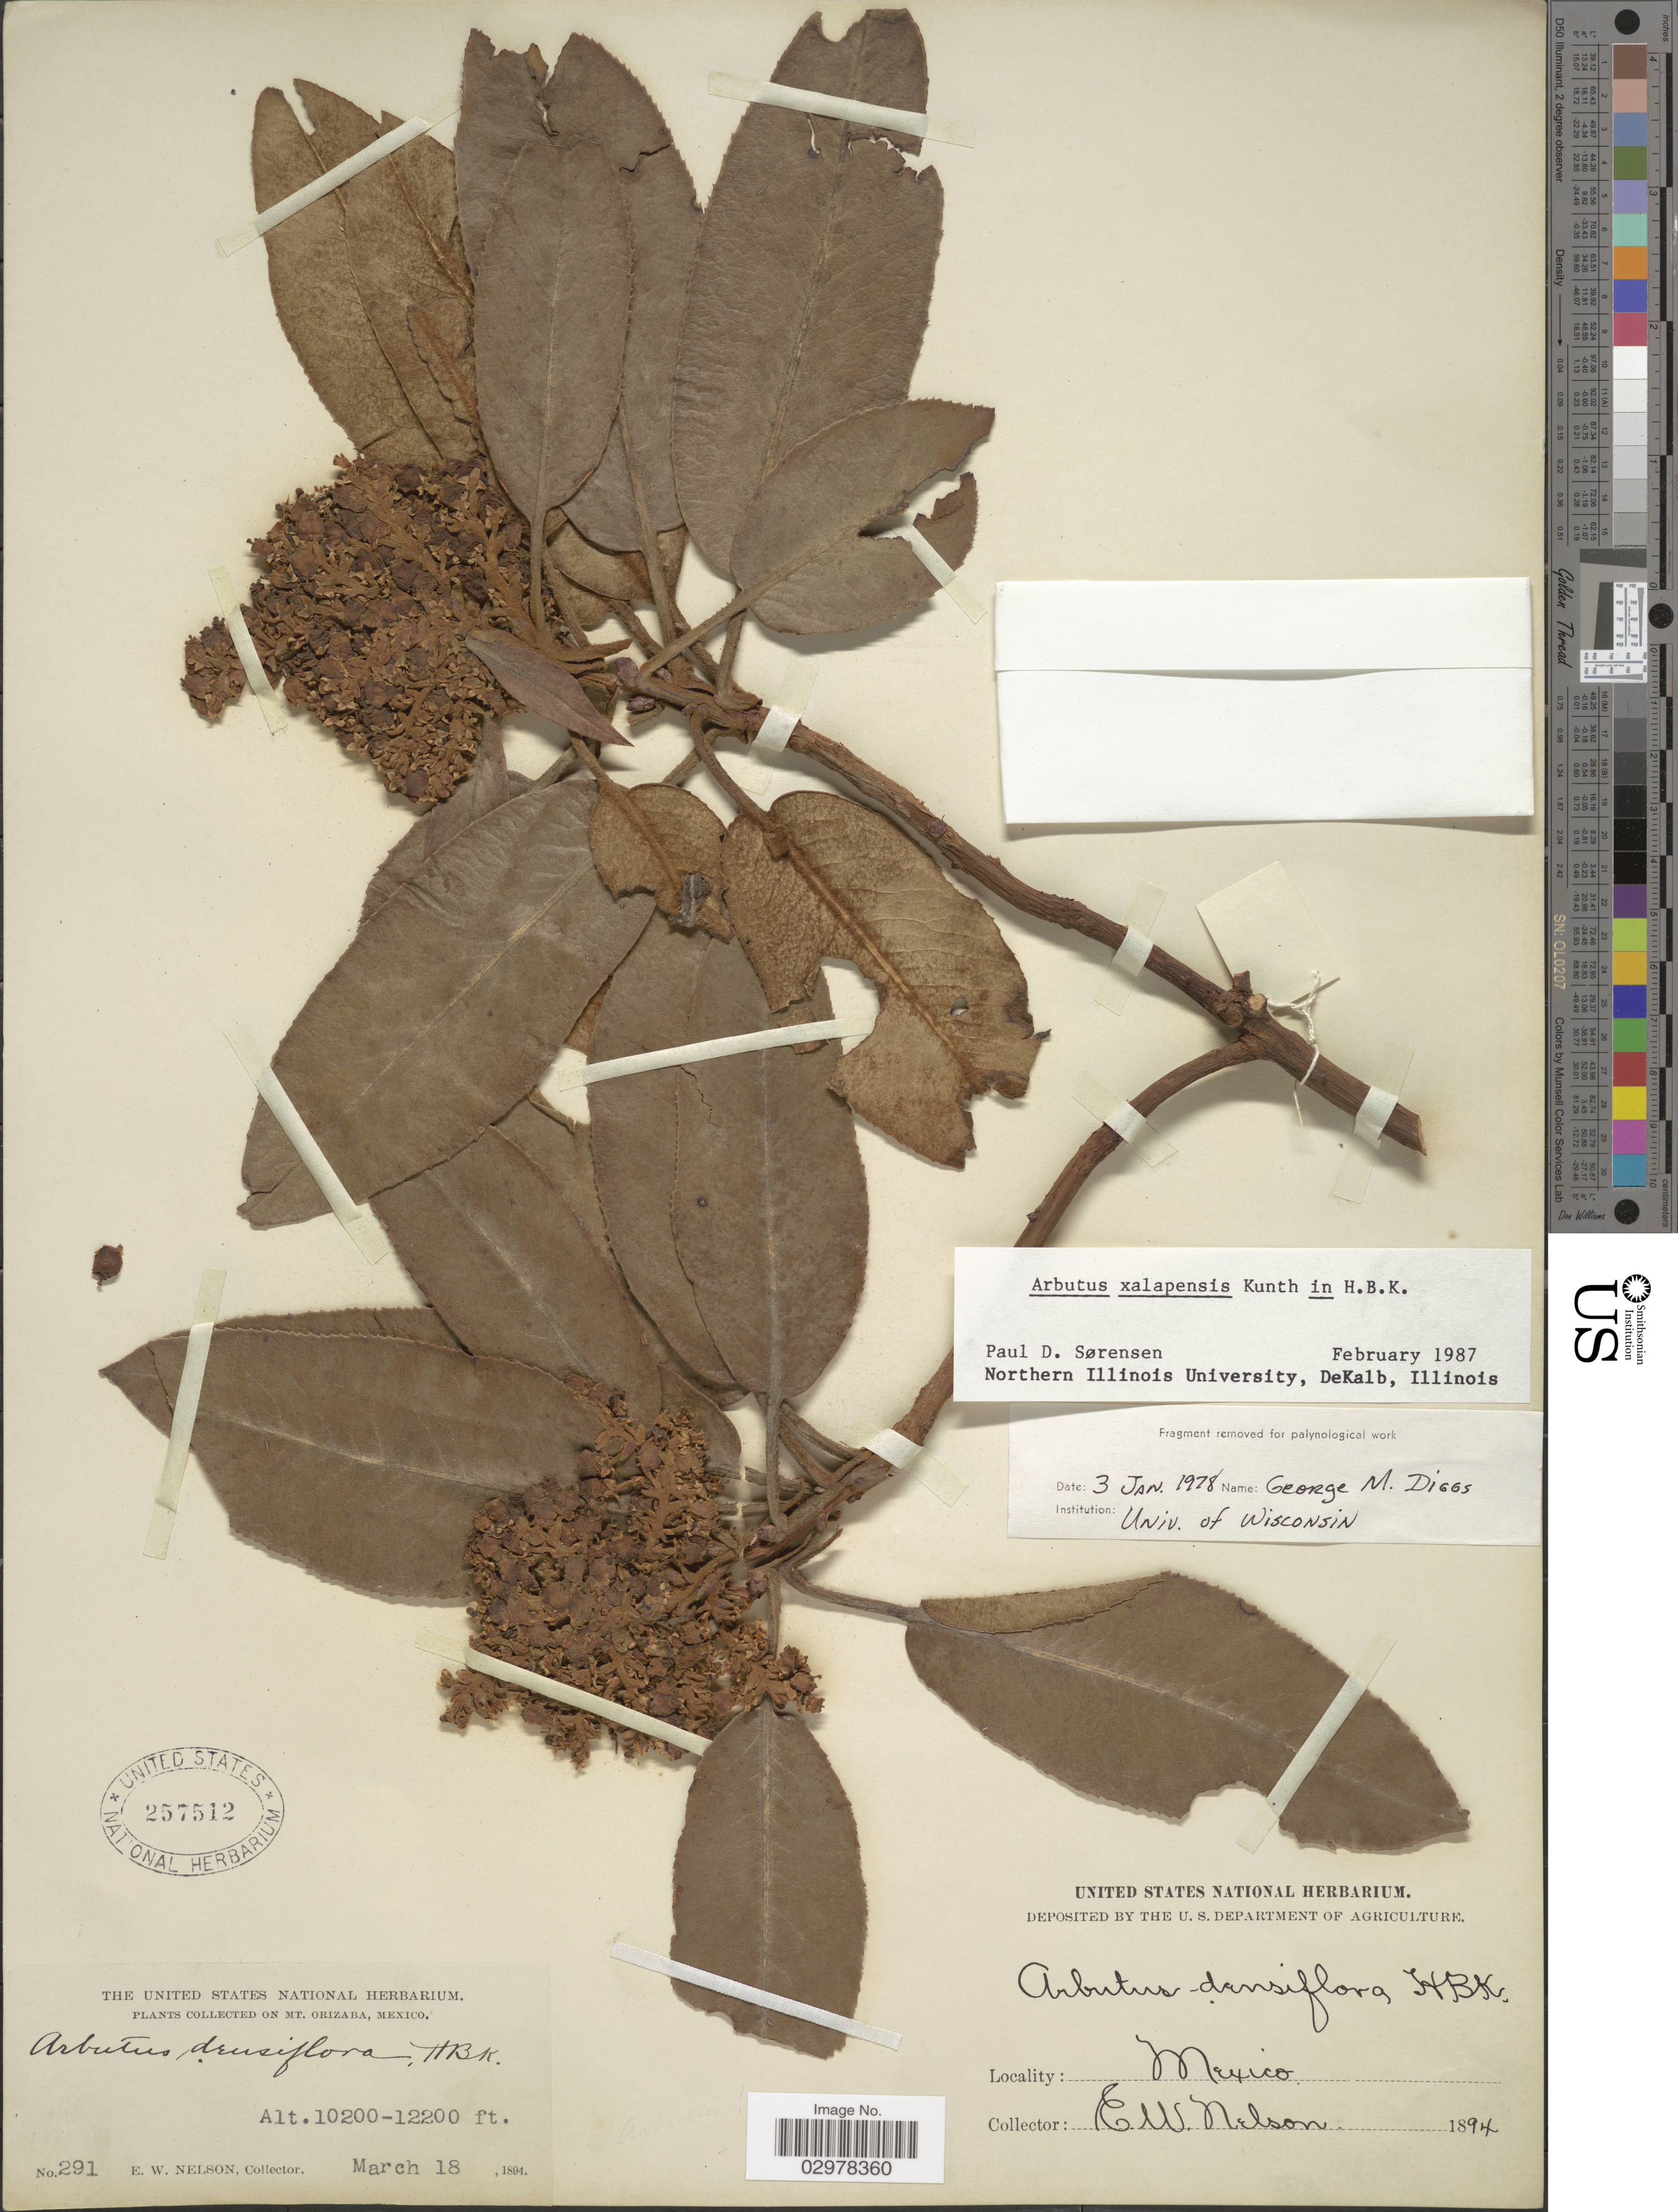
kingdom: Plantae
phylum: Tracheophyta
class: Magnoliopsida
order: Ericales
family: Ericaceae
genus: Arbutus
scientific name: Arbutus xalapensis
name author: Kunth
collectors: E. W. Nelson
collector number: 291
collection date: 1894-03-18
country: Mexico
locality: Mt. Orizaba.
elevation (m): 3109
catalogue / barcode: US 257512